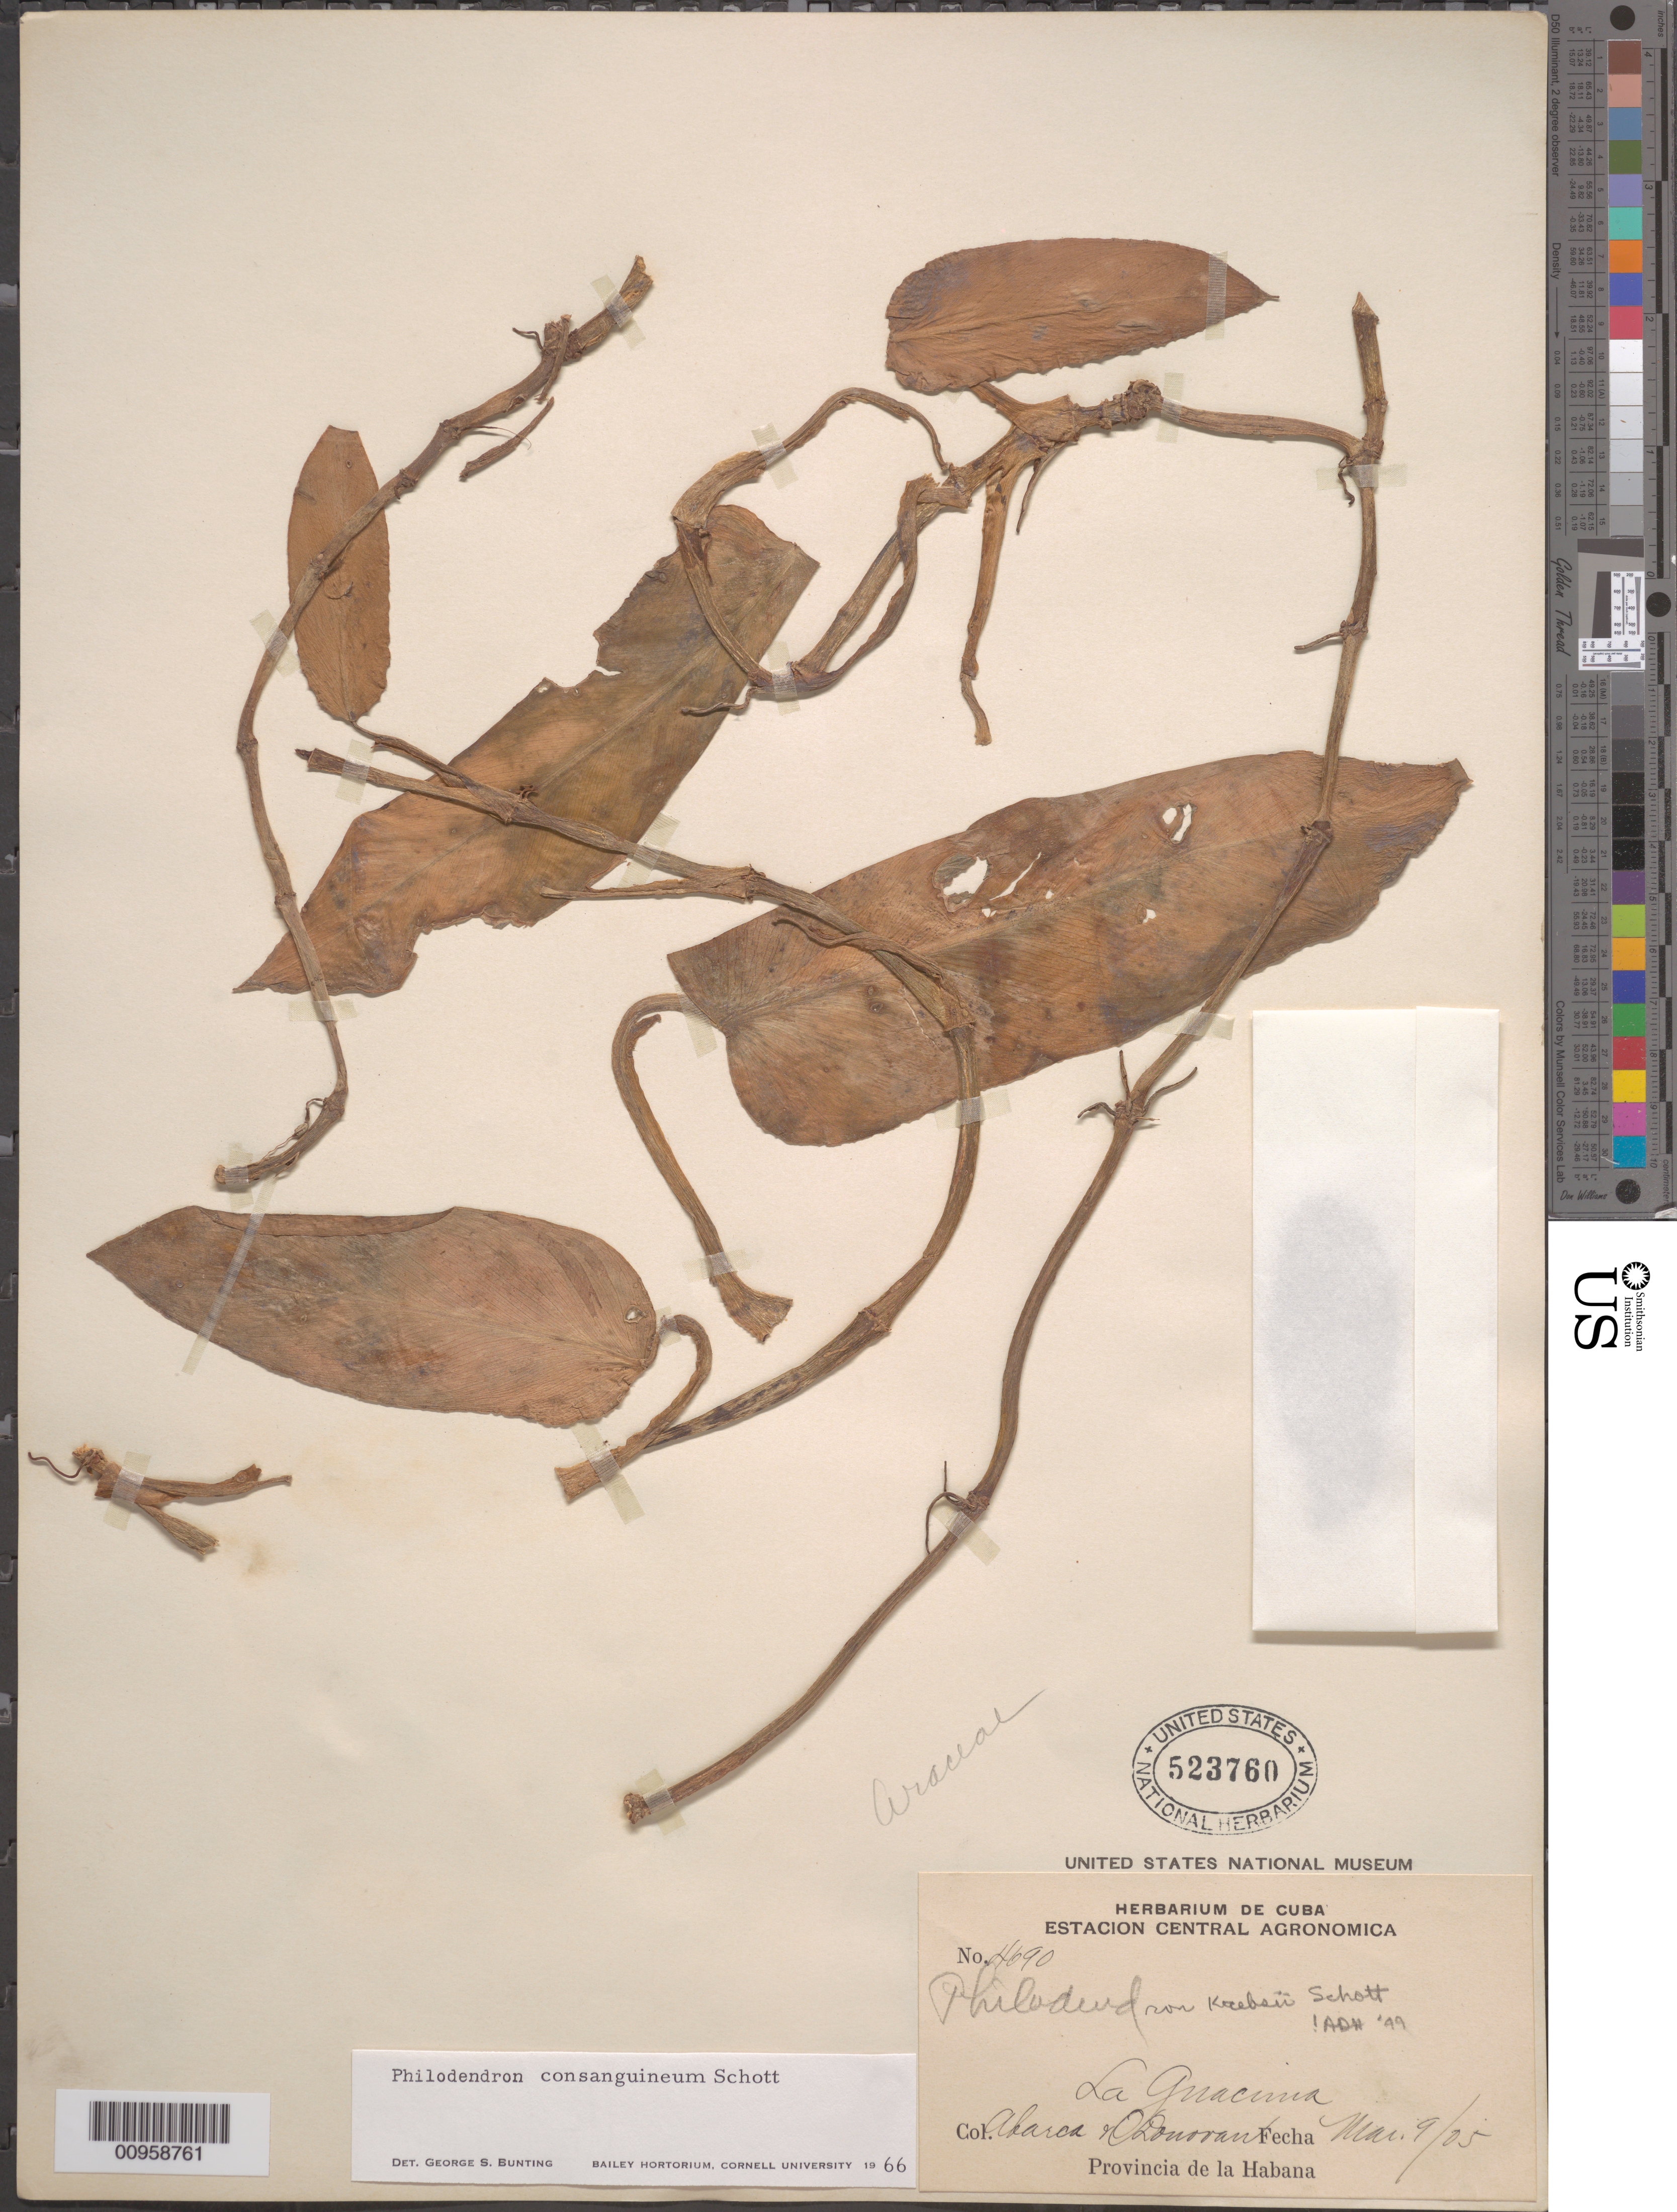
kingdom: Plantae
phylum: Tracheophyta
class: Liliopsida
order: Alismatales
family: Araceae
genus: Philodendron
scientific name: Philodendron consanguineum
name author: Schott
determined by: Bunting, G. S.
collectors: M. Abarca y Vascquez & E. O'Donovan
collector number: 4690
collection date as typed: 09 Mar 1905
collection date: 1905-03-09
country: Cuba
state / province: La Habana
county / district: Municipio de Boyeros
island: Cuba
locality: La Guácima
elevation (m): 80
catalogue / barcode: US 523760